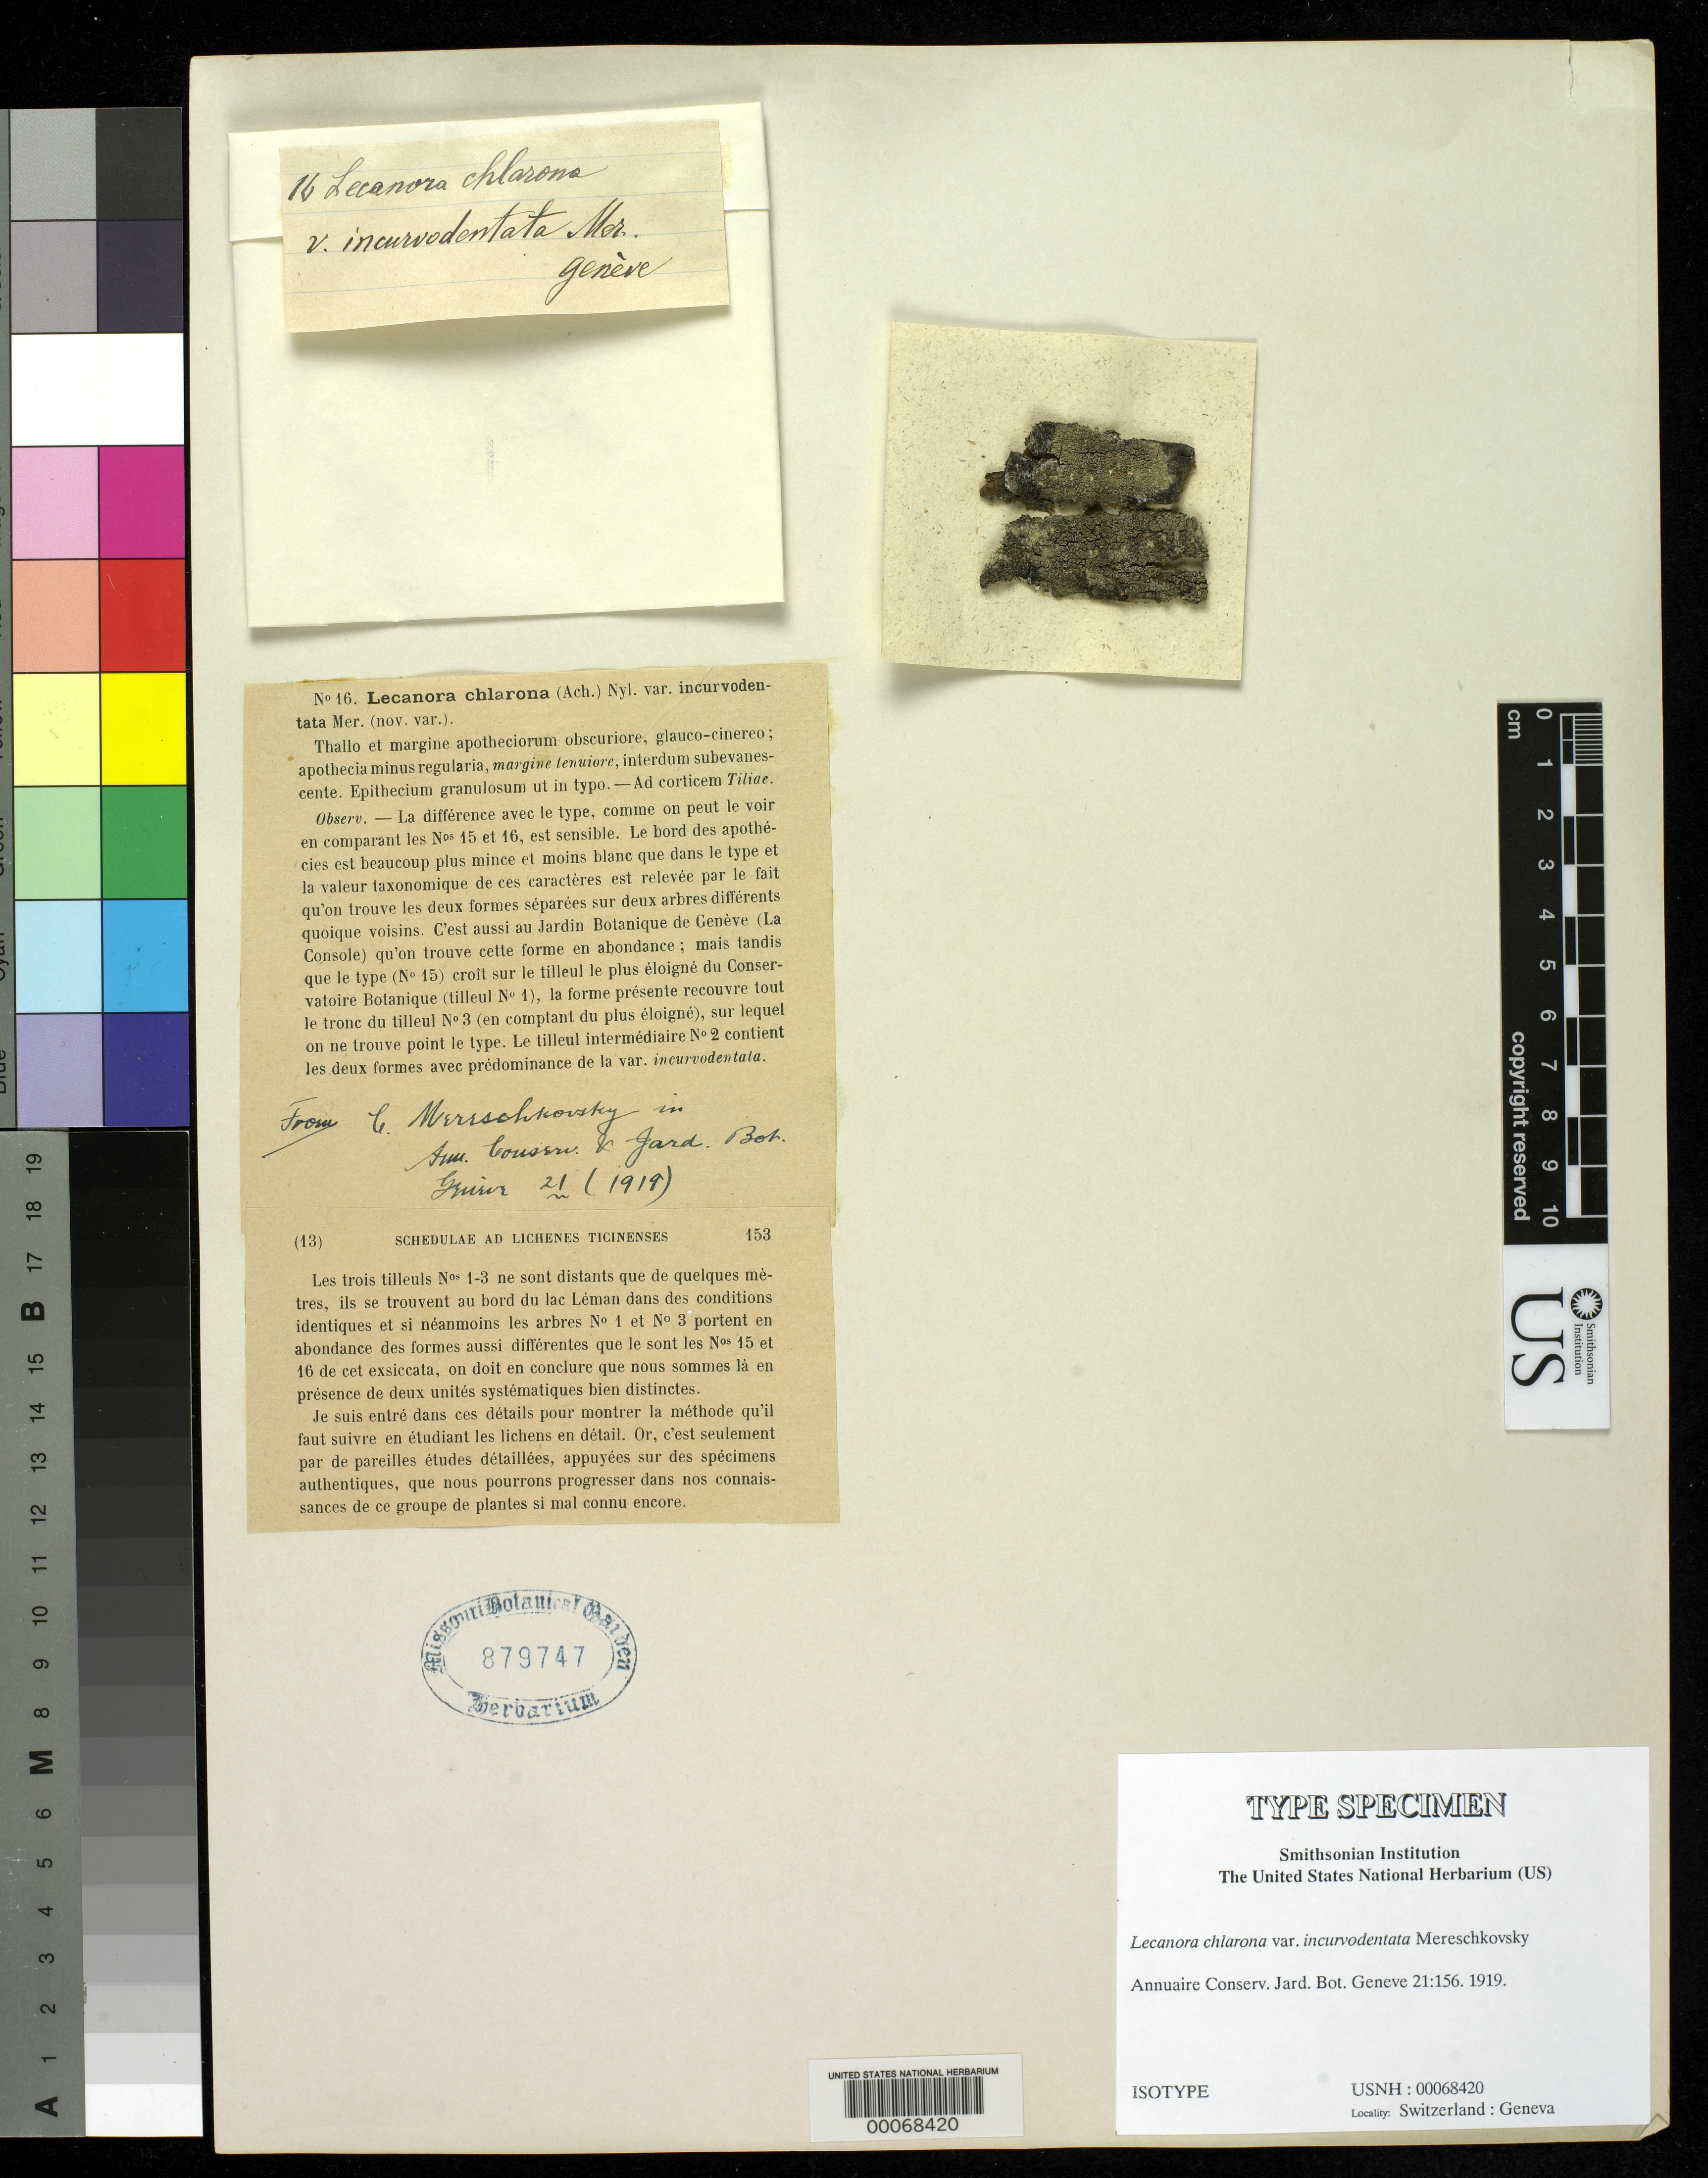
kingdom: Fungi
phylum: Ascomycota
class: Lecanoromycetes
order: Lecanorales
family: Lecanoraceae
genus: Lecanora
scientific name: Lecanora chlarona var. incurvodentata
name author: Mereschk.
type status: Isotype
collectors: K. S. Mereschkovsky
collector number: Mer. Exs. 16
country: Switzerland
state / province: Genève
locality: Geneve.